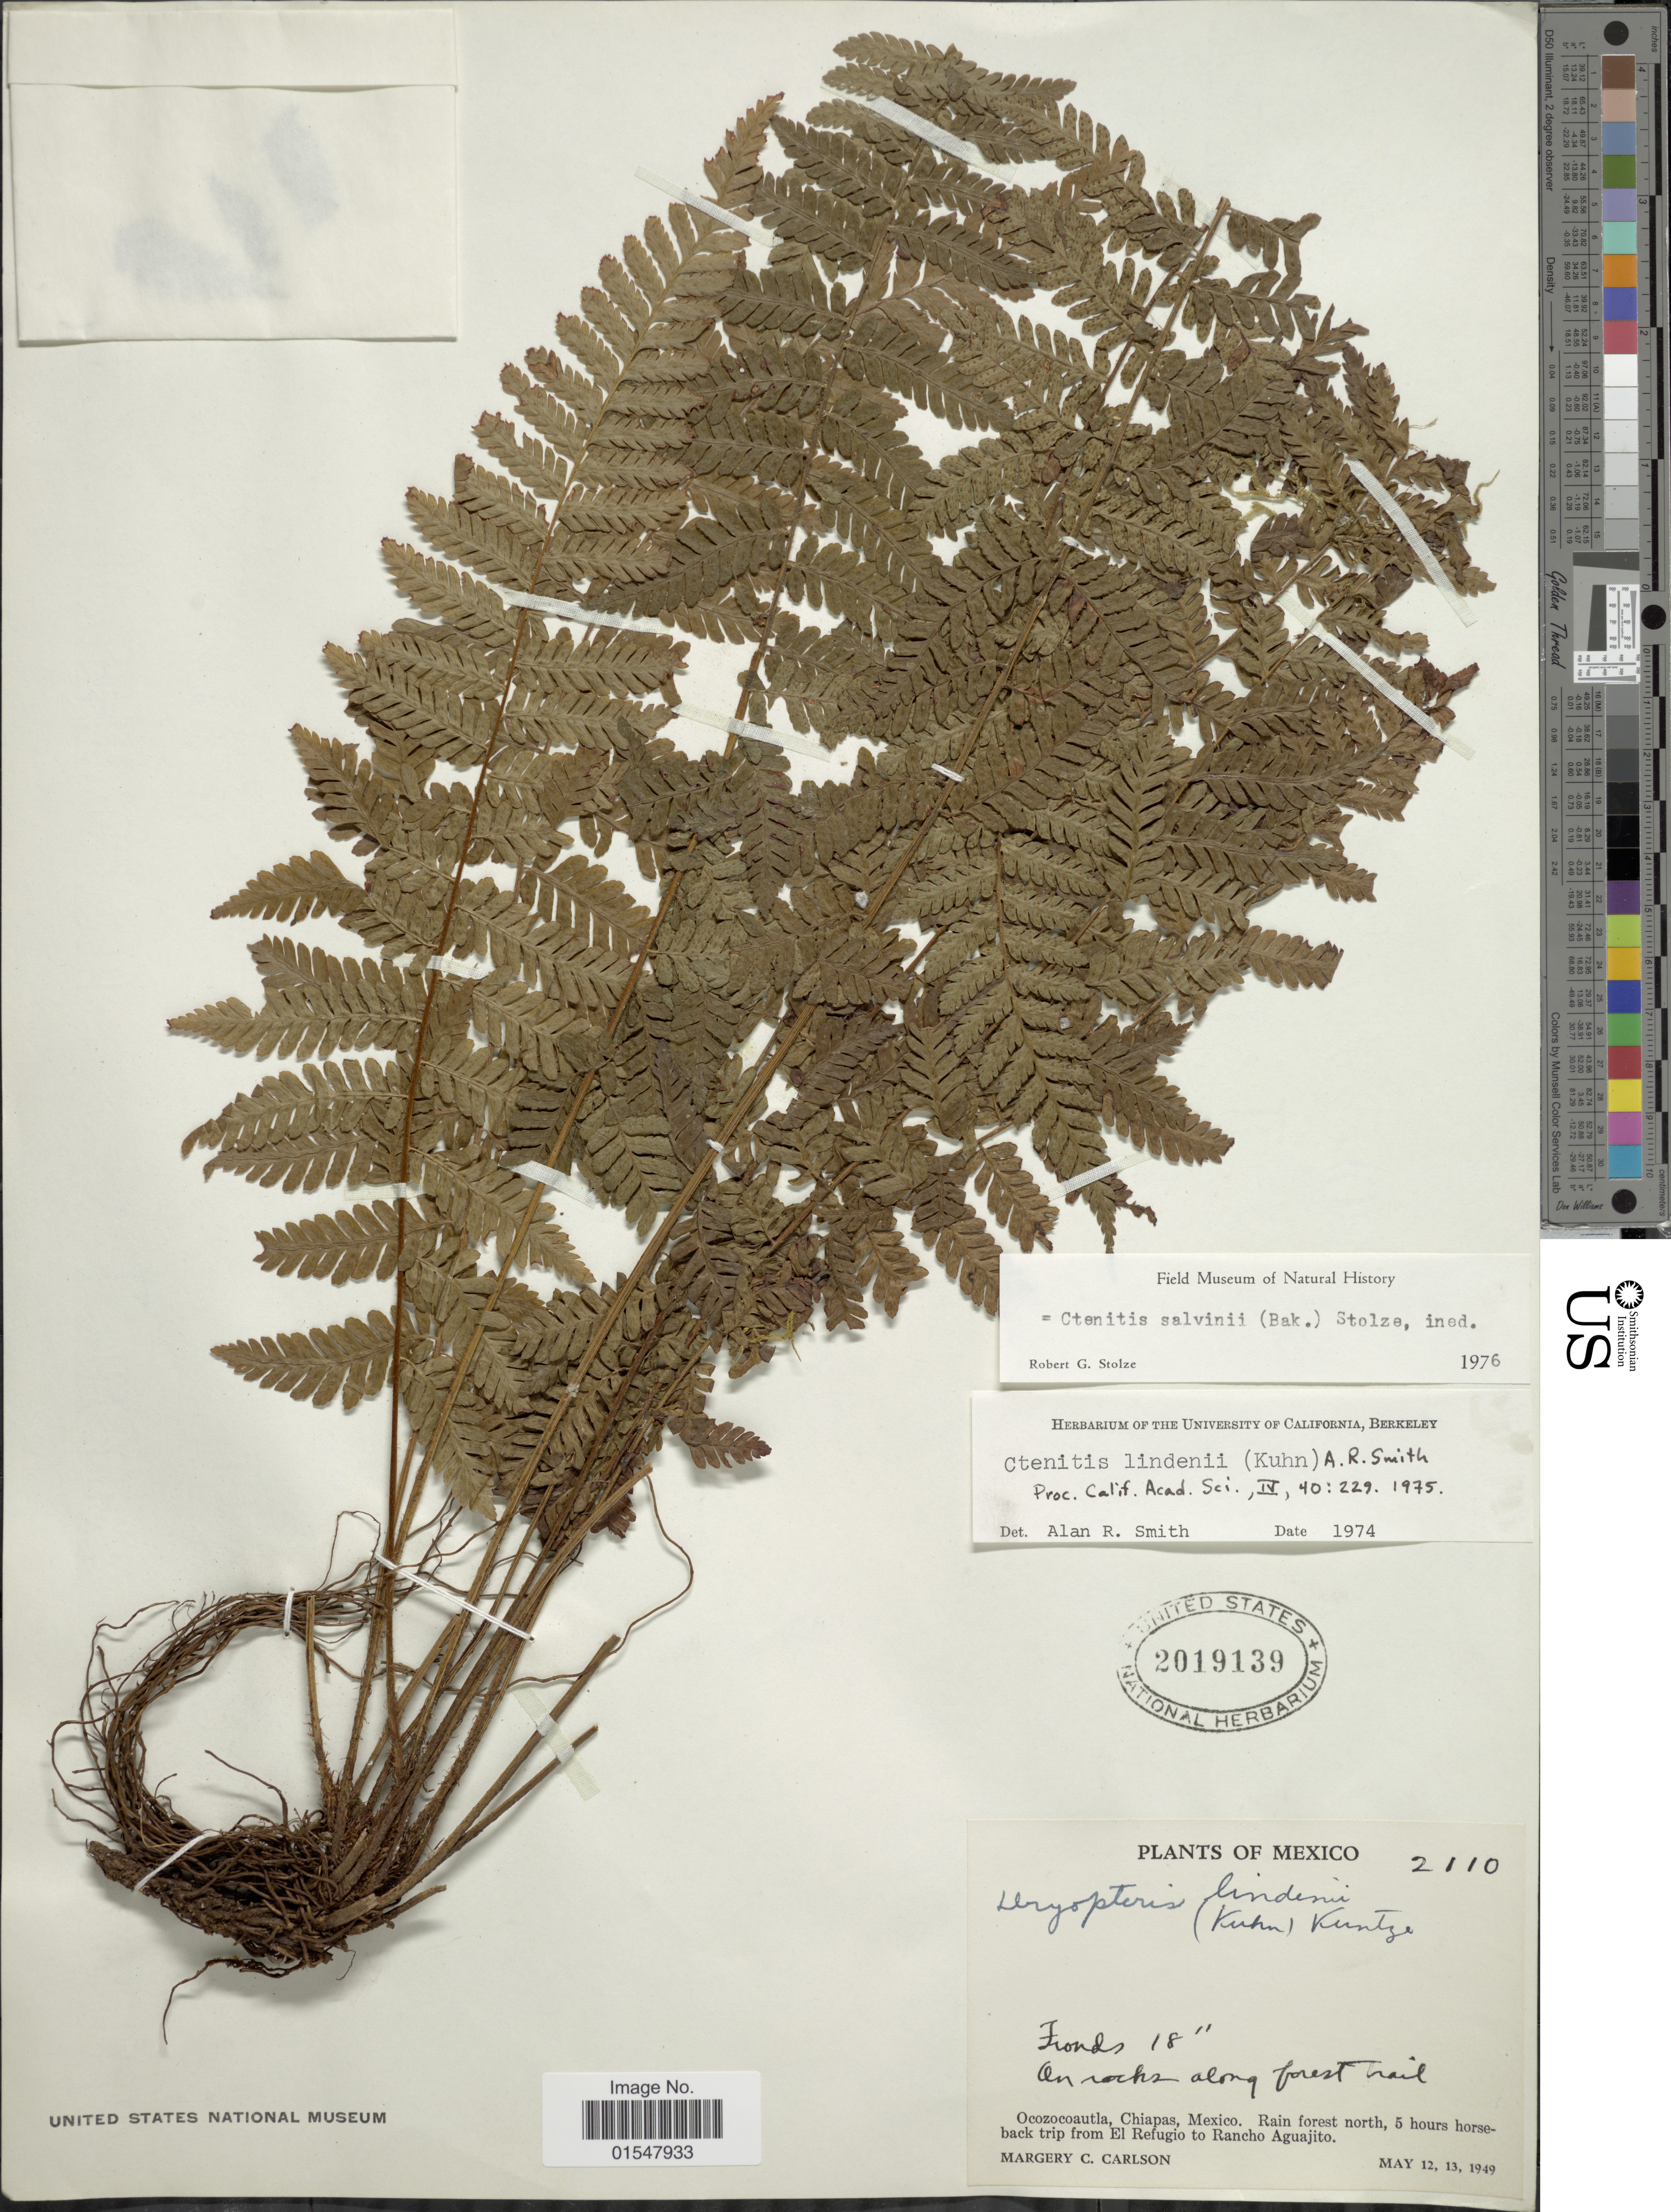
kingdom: Plantae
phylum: Tracheophyta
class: Polypodiopsida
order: Polypodiales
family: Dryopteridaceae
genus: Ctenitis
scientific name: Ctenitis salvinii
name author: (Baker) Stolze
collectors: M. C. Carlson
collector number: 2110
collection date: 1949-05-12/1949-05-13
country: Mexico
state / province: Chiapas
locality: Mexico, Ocozocoautla, Chiapas, Mexico. Rain forest north, 5 hours horseback trip from El Refigio to Rancho Aguajito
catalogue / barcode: US 2019139